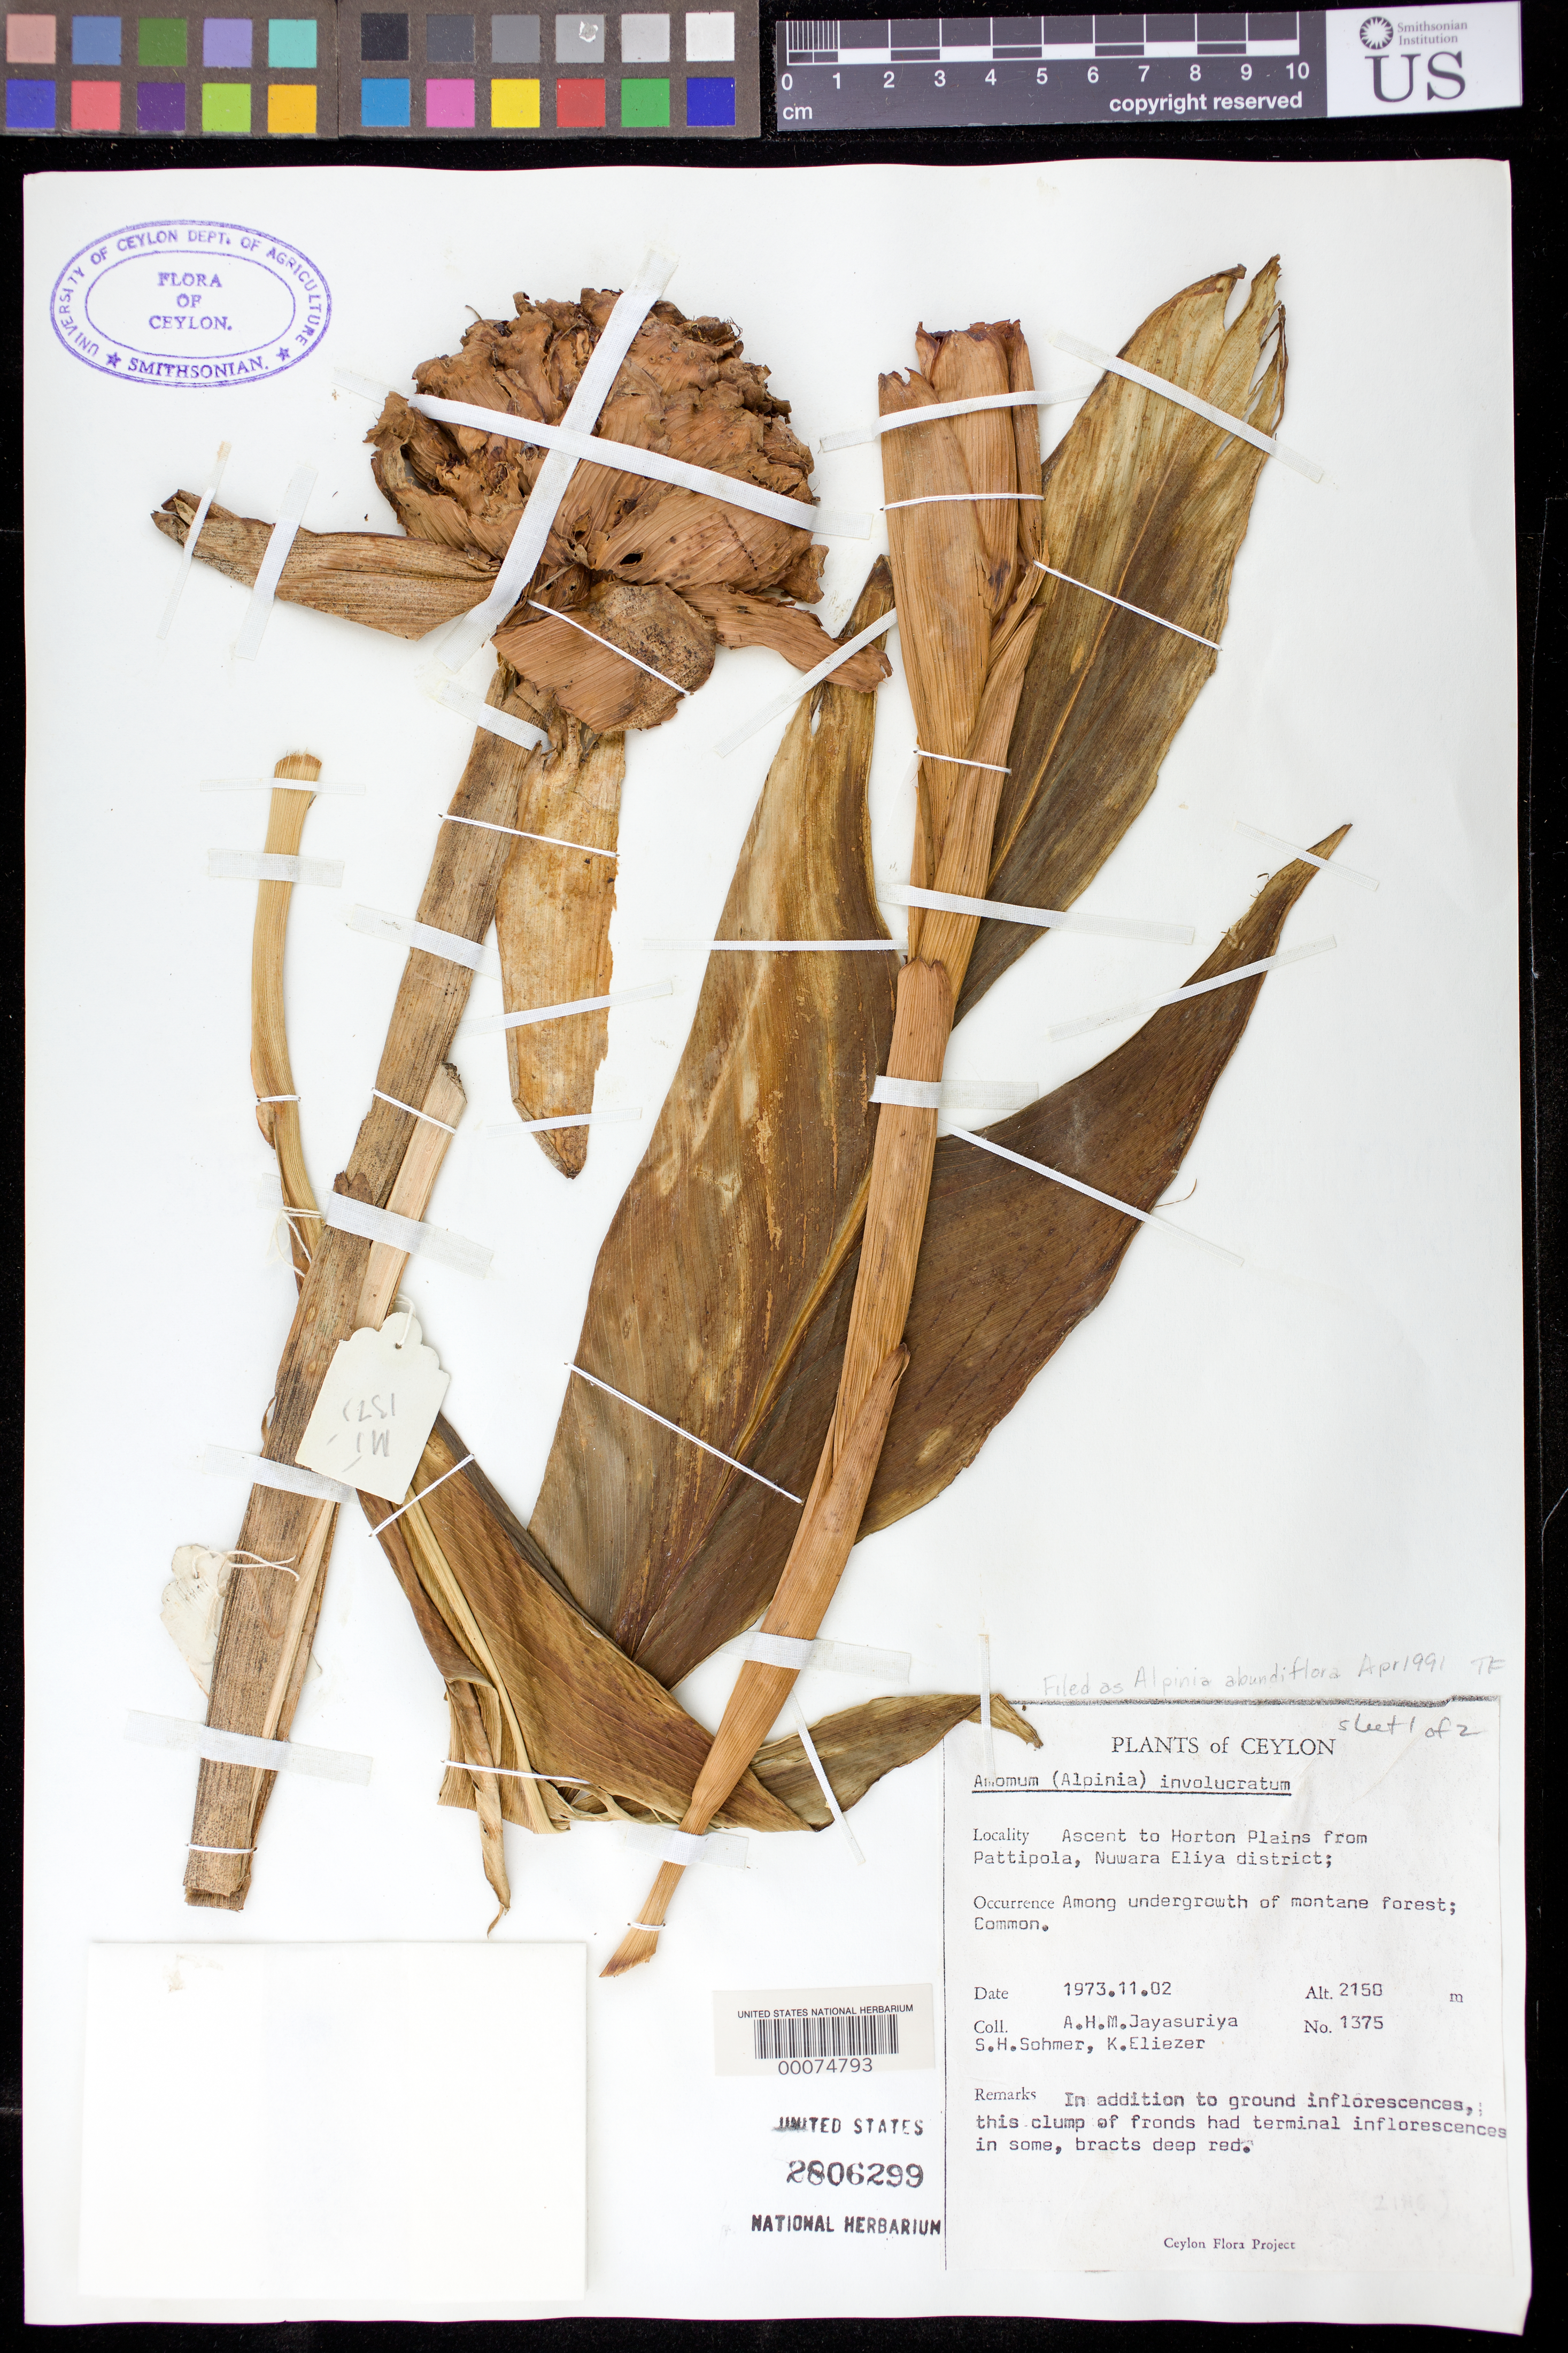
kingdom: Plantae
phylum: Tracheophyta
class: Liliopsida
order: Zingiberales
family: Zingiberaceae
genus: Alpinia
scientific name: Alpinia abundiflora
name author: Burtt & R.M. Sm.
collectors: A. H. Jayasuriya, S. H. Sohmer & K. Eliezer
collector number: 1375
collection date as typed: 11 Feb 1973 or 02 Nov 1973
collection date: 1973-02-11 or 1973-11-02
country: Sri Lanka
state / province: Central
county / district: Nuwara Eliya Dist.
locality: Ascent to horton plains from pattipola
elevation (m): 2150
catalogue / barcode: US 2806299